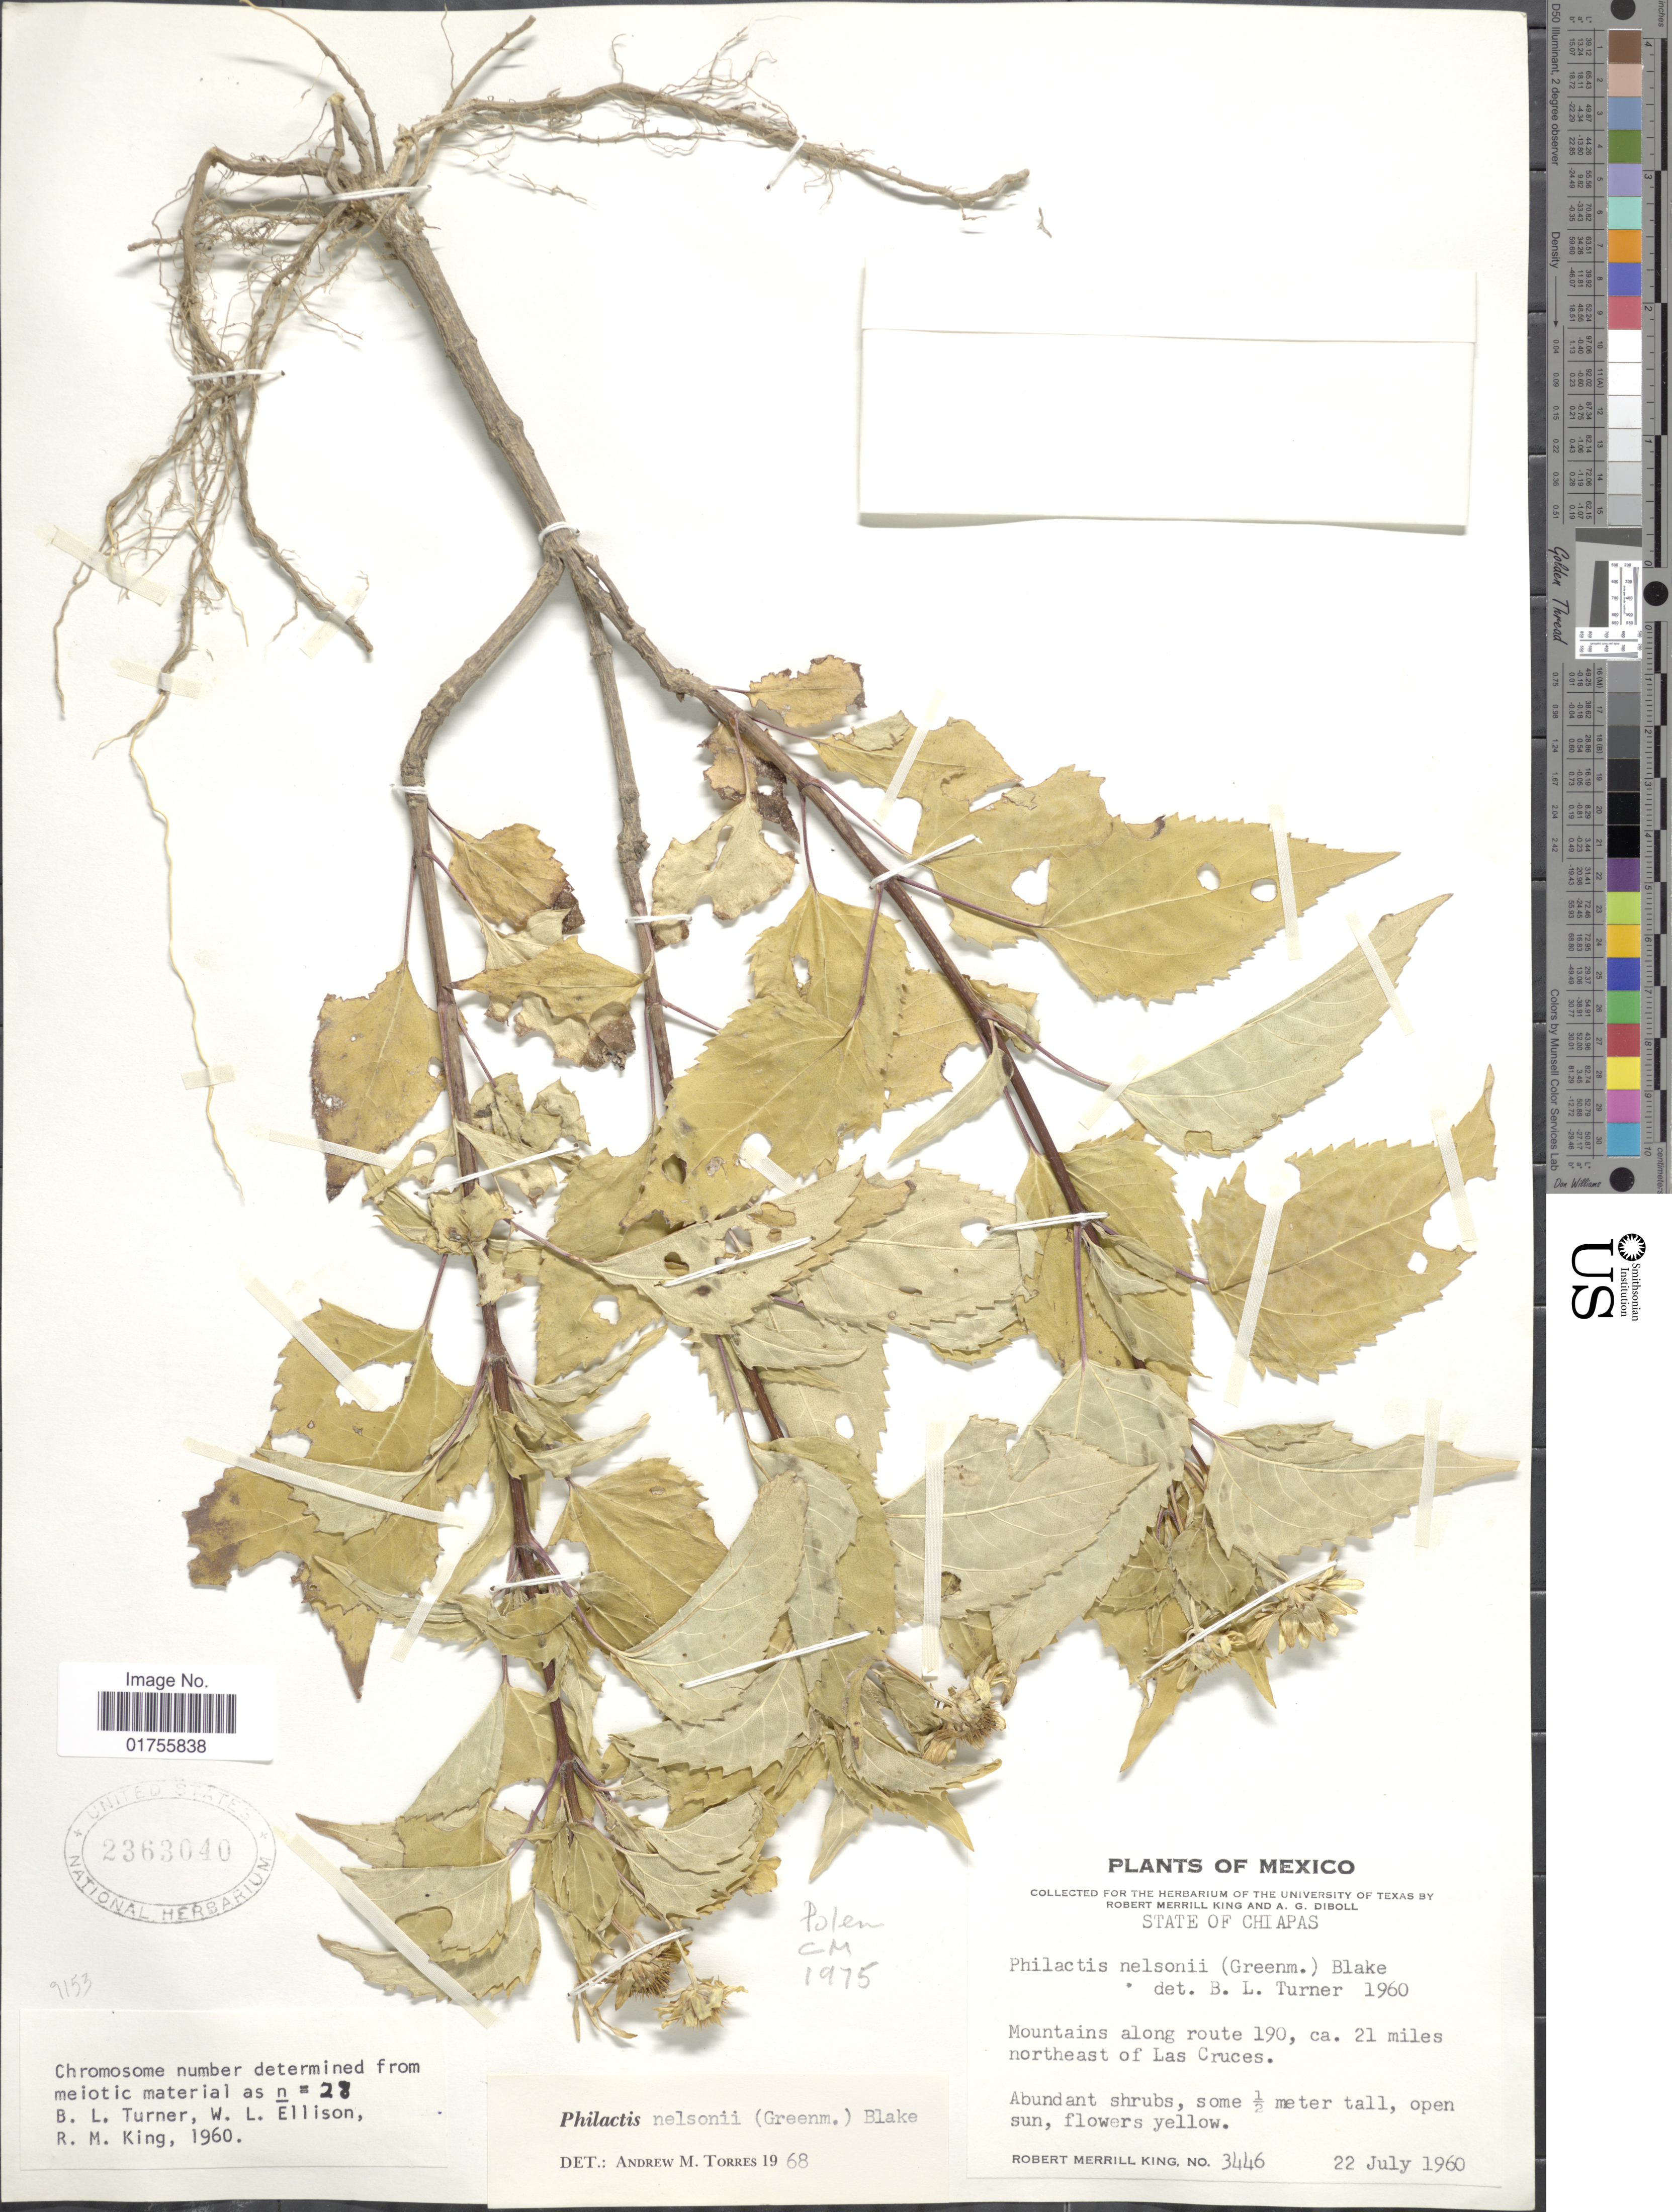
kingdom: Plantae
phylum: Tracheophyta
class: Magnoliopsida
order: Asterales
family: Asteraceae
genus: Philactis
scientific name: Philactis nelsonii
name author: (Greenm.) Blake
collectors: R. M. King & A. Diboll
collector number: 3446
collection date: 1960-07-22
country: Mexico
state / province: Chiapas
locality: State of Chiapas, Mountains along route 190, 21 miles northeast of Las Cruces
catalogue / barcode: US 2363040